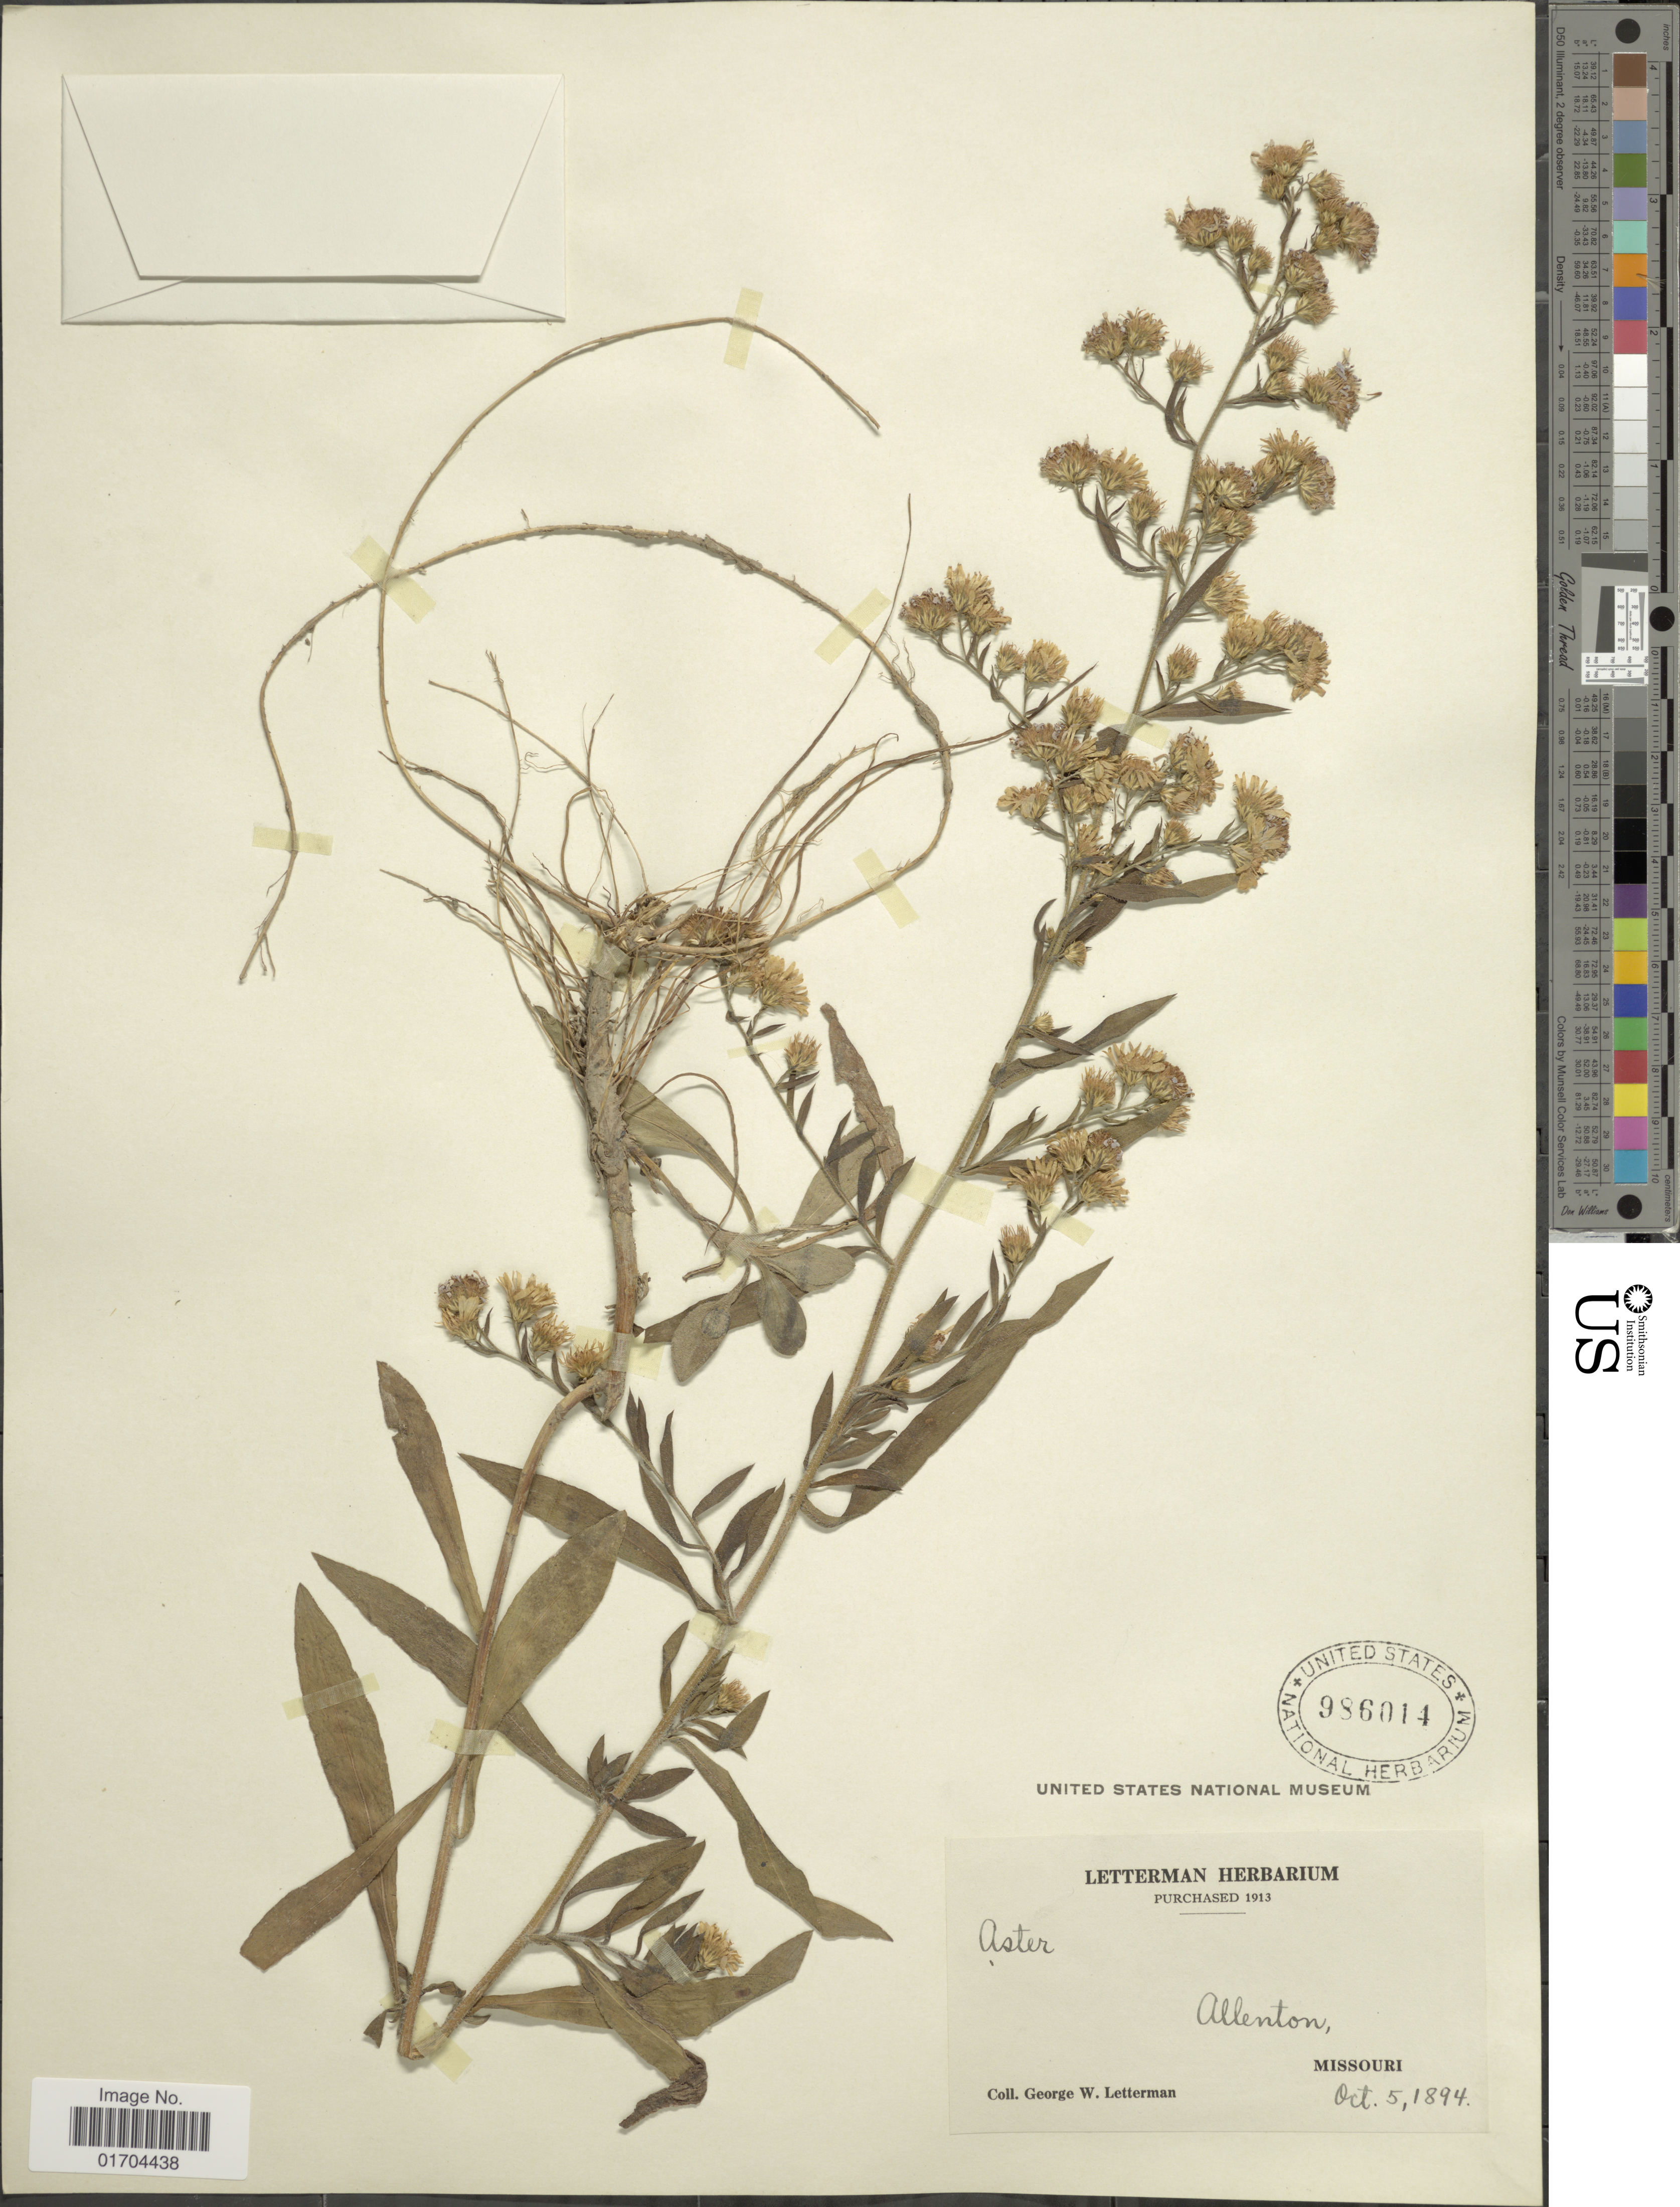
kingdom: Plantae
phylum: Tracheophyta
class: Magnoliopsida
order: Asterales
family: Asteraceae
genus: Symphyotrichum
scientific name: Symphyotrichum sp.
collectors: G. W. Letterman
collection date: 1894-10-05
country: United States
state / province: Missouri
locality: Allenton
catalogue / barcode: US 986014